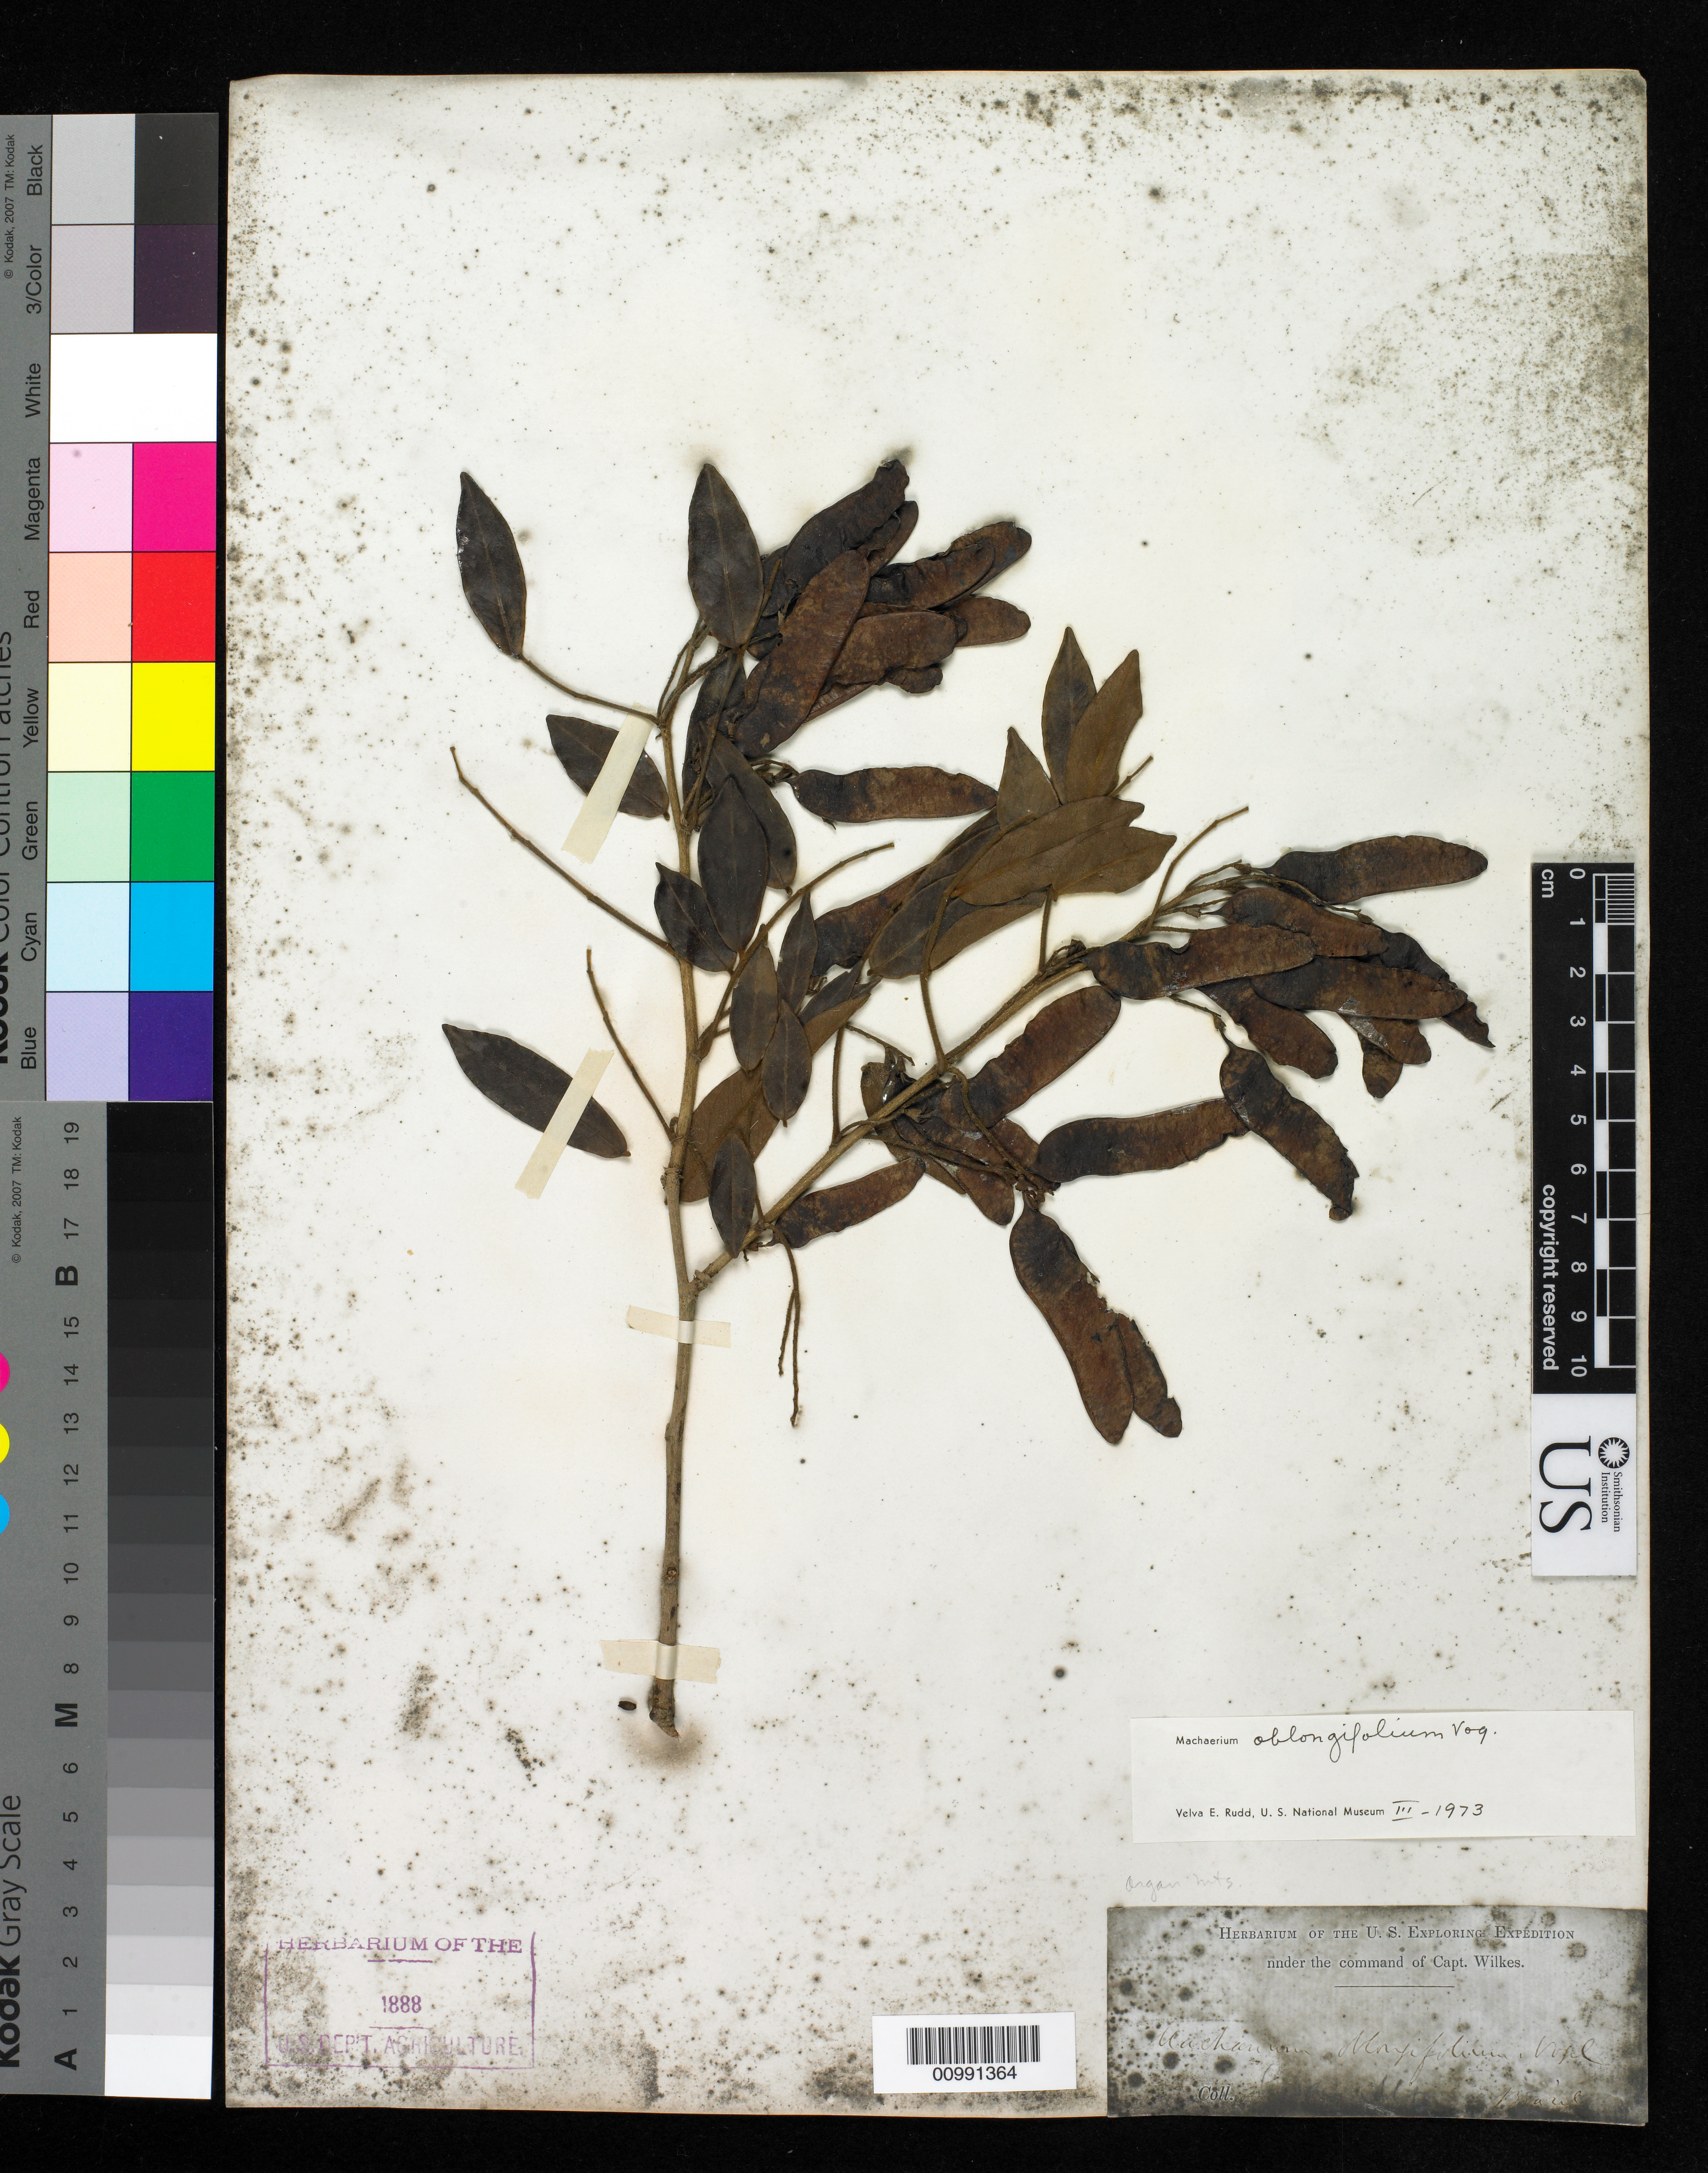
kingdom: Plantae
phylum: Tracheophyta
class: Magnoliopsida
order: Fabales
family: Fabaceae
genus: Machaerium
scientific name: Machaerium oblongifolium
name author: Vogel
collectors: Wilkes Explor. Exped.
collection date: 1838/1842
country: Brazil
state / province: Rio de Janeiro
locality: Organ Mountains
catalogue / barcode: US 98487